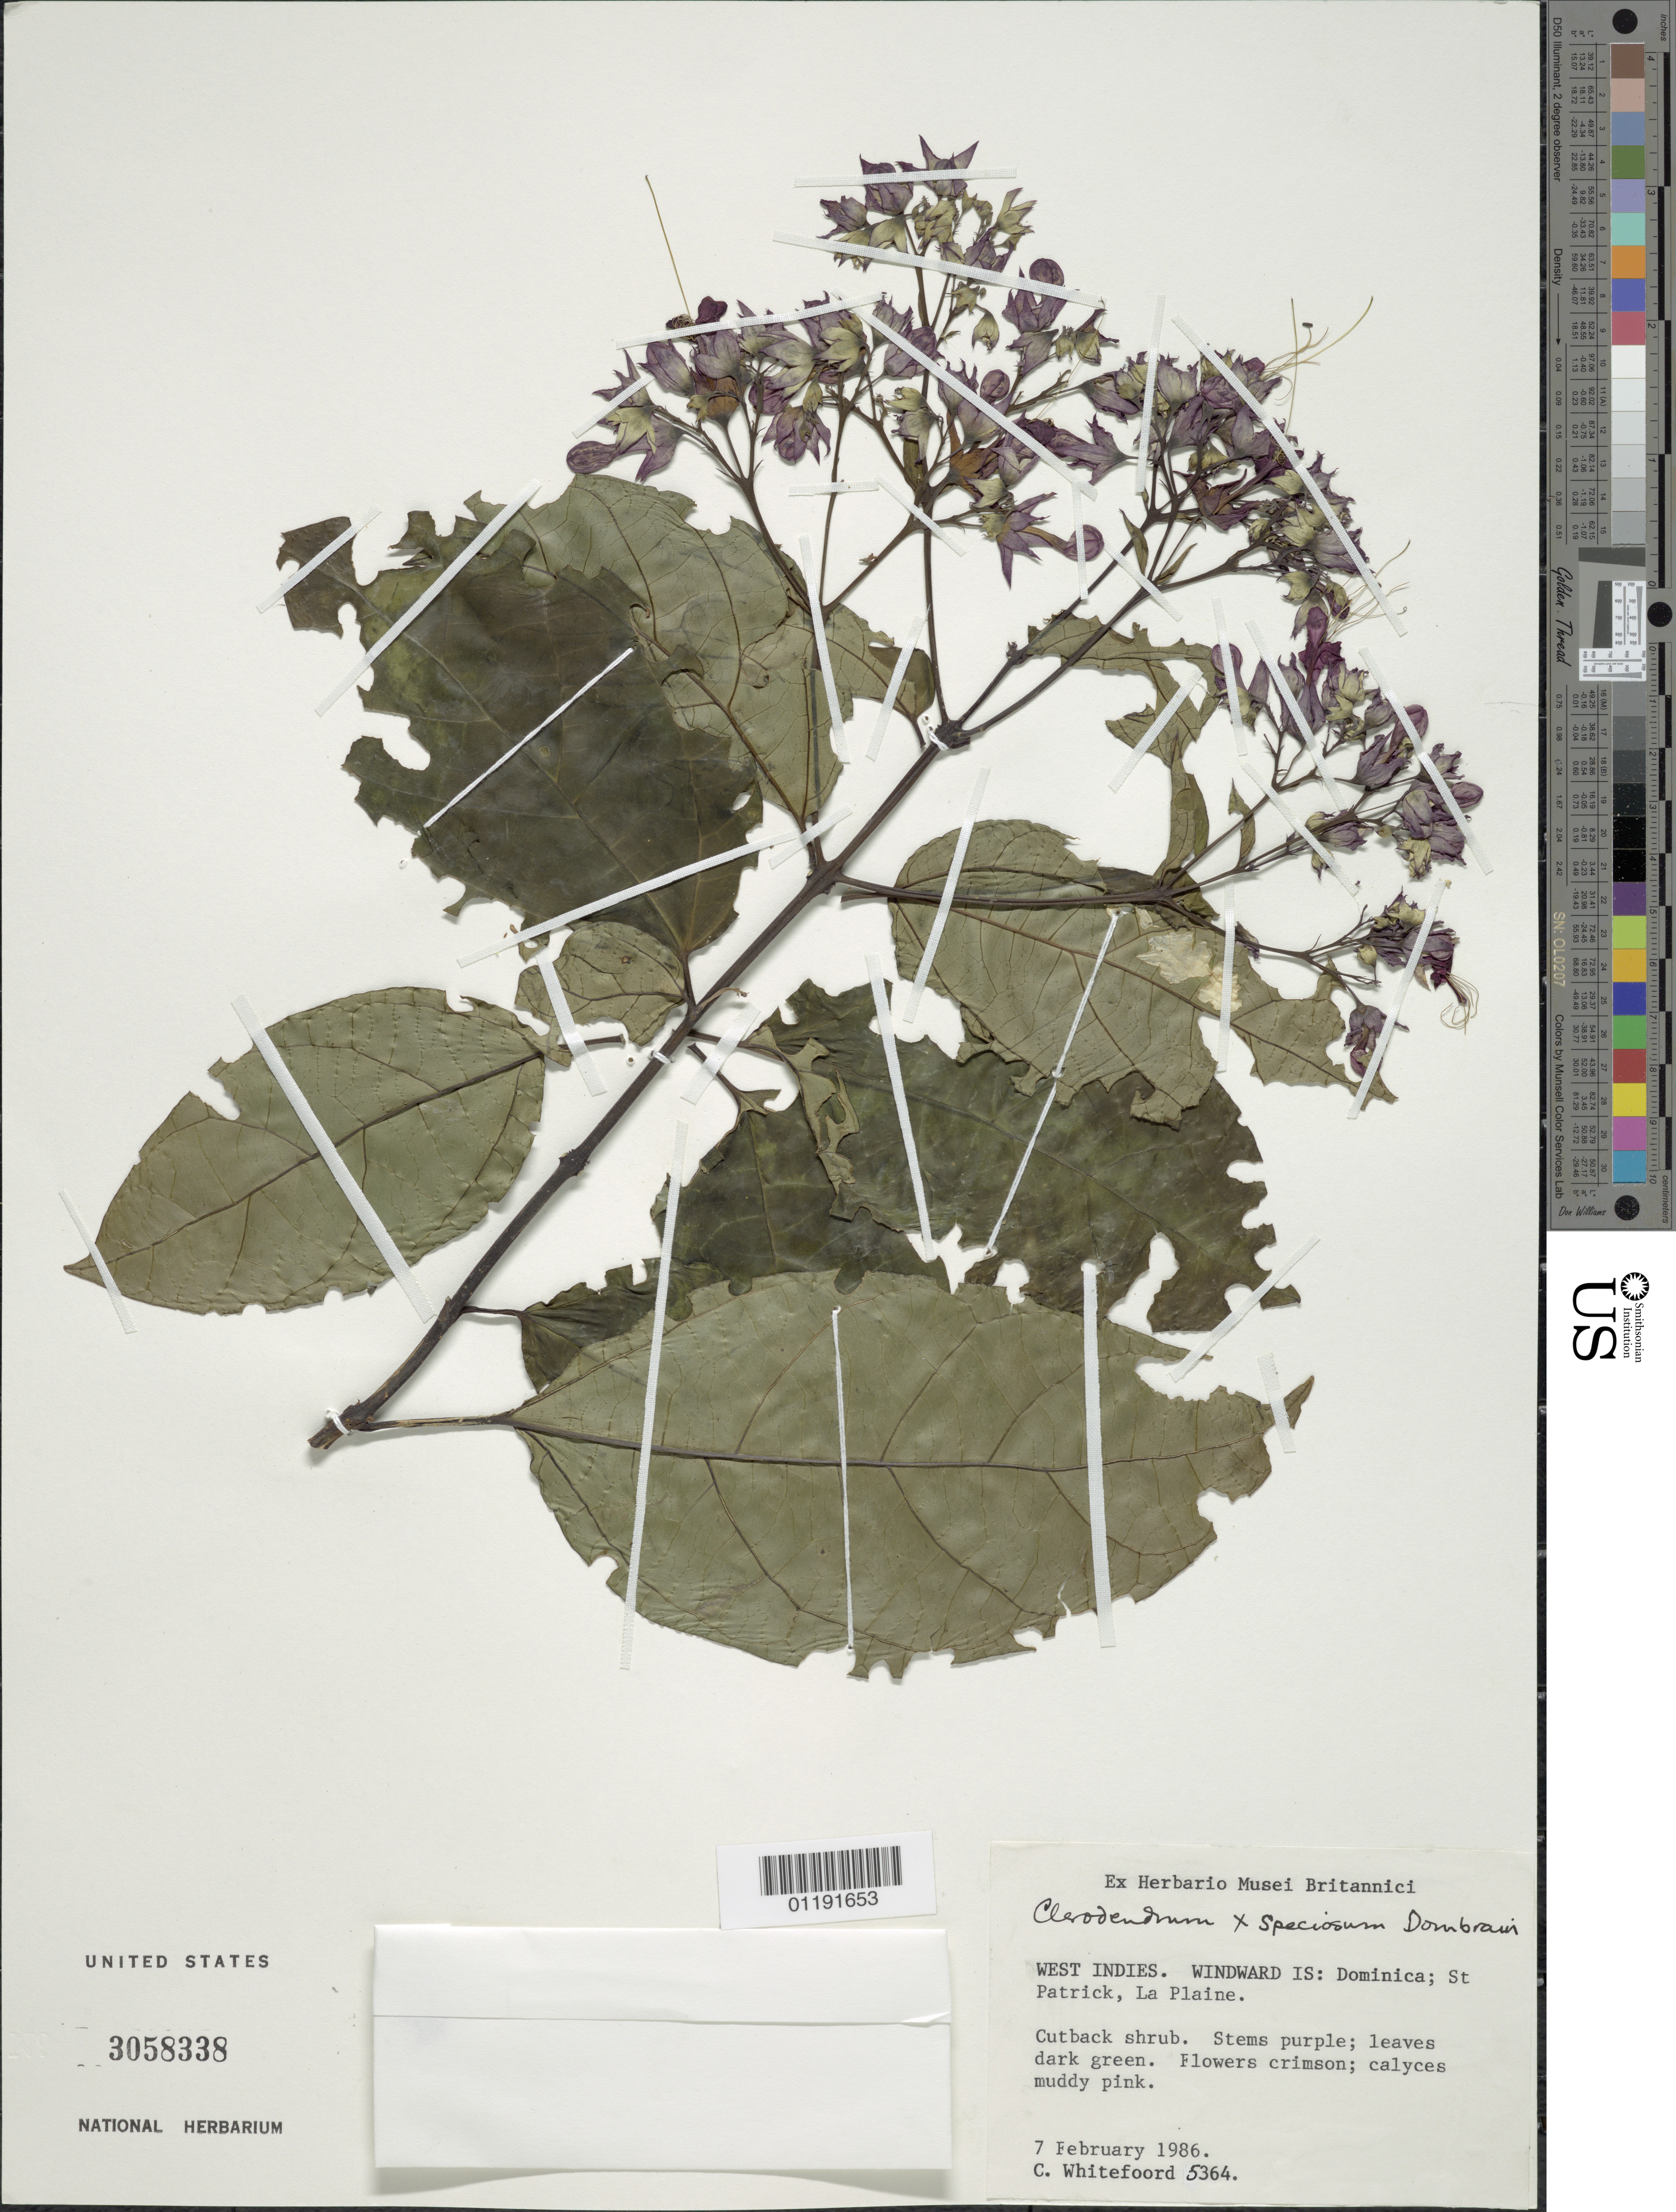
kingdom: Plantae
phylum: Tracheophyta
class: Magnoliopsida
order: Lamiales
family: Lamiaceae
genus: Clerodendrum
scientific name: Clerodendrum x speciosum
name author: Dombrain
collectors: C. Whitefoord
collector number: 5364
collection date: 1986-02-07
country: Dominica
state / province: St. Patrick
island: Dominica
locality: La Plaine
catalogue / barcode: US 3058338